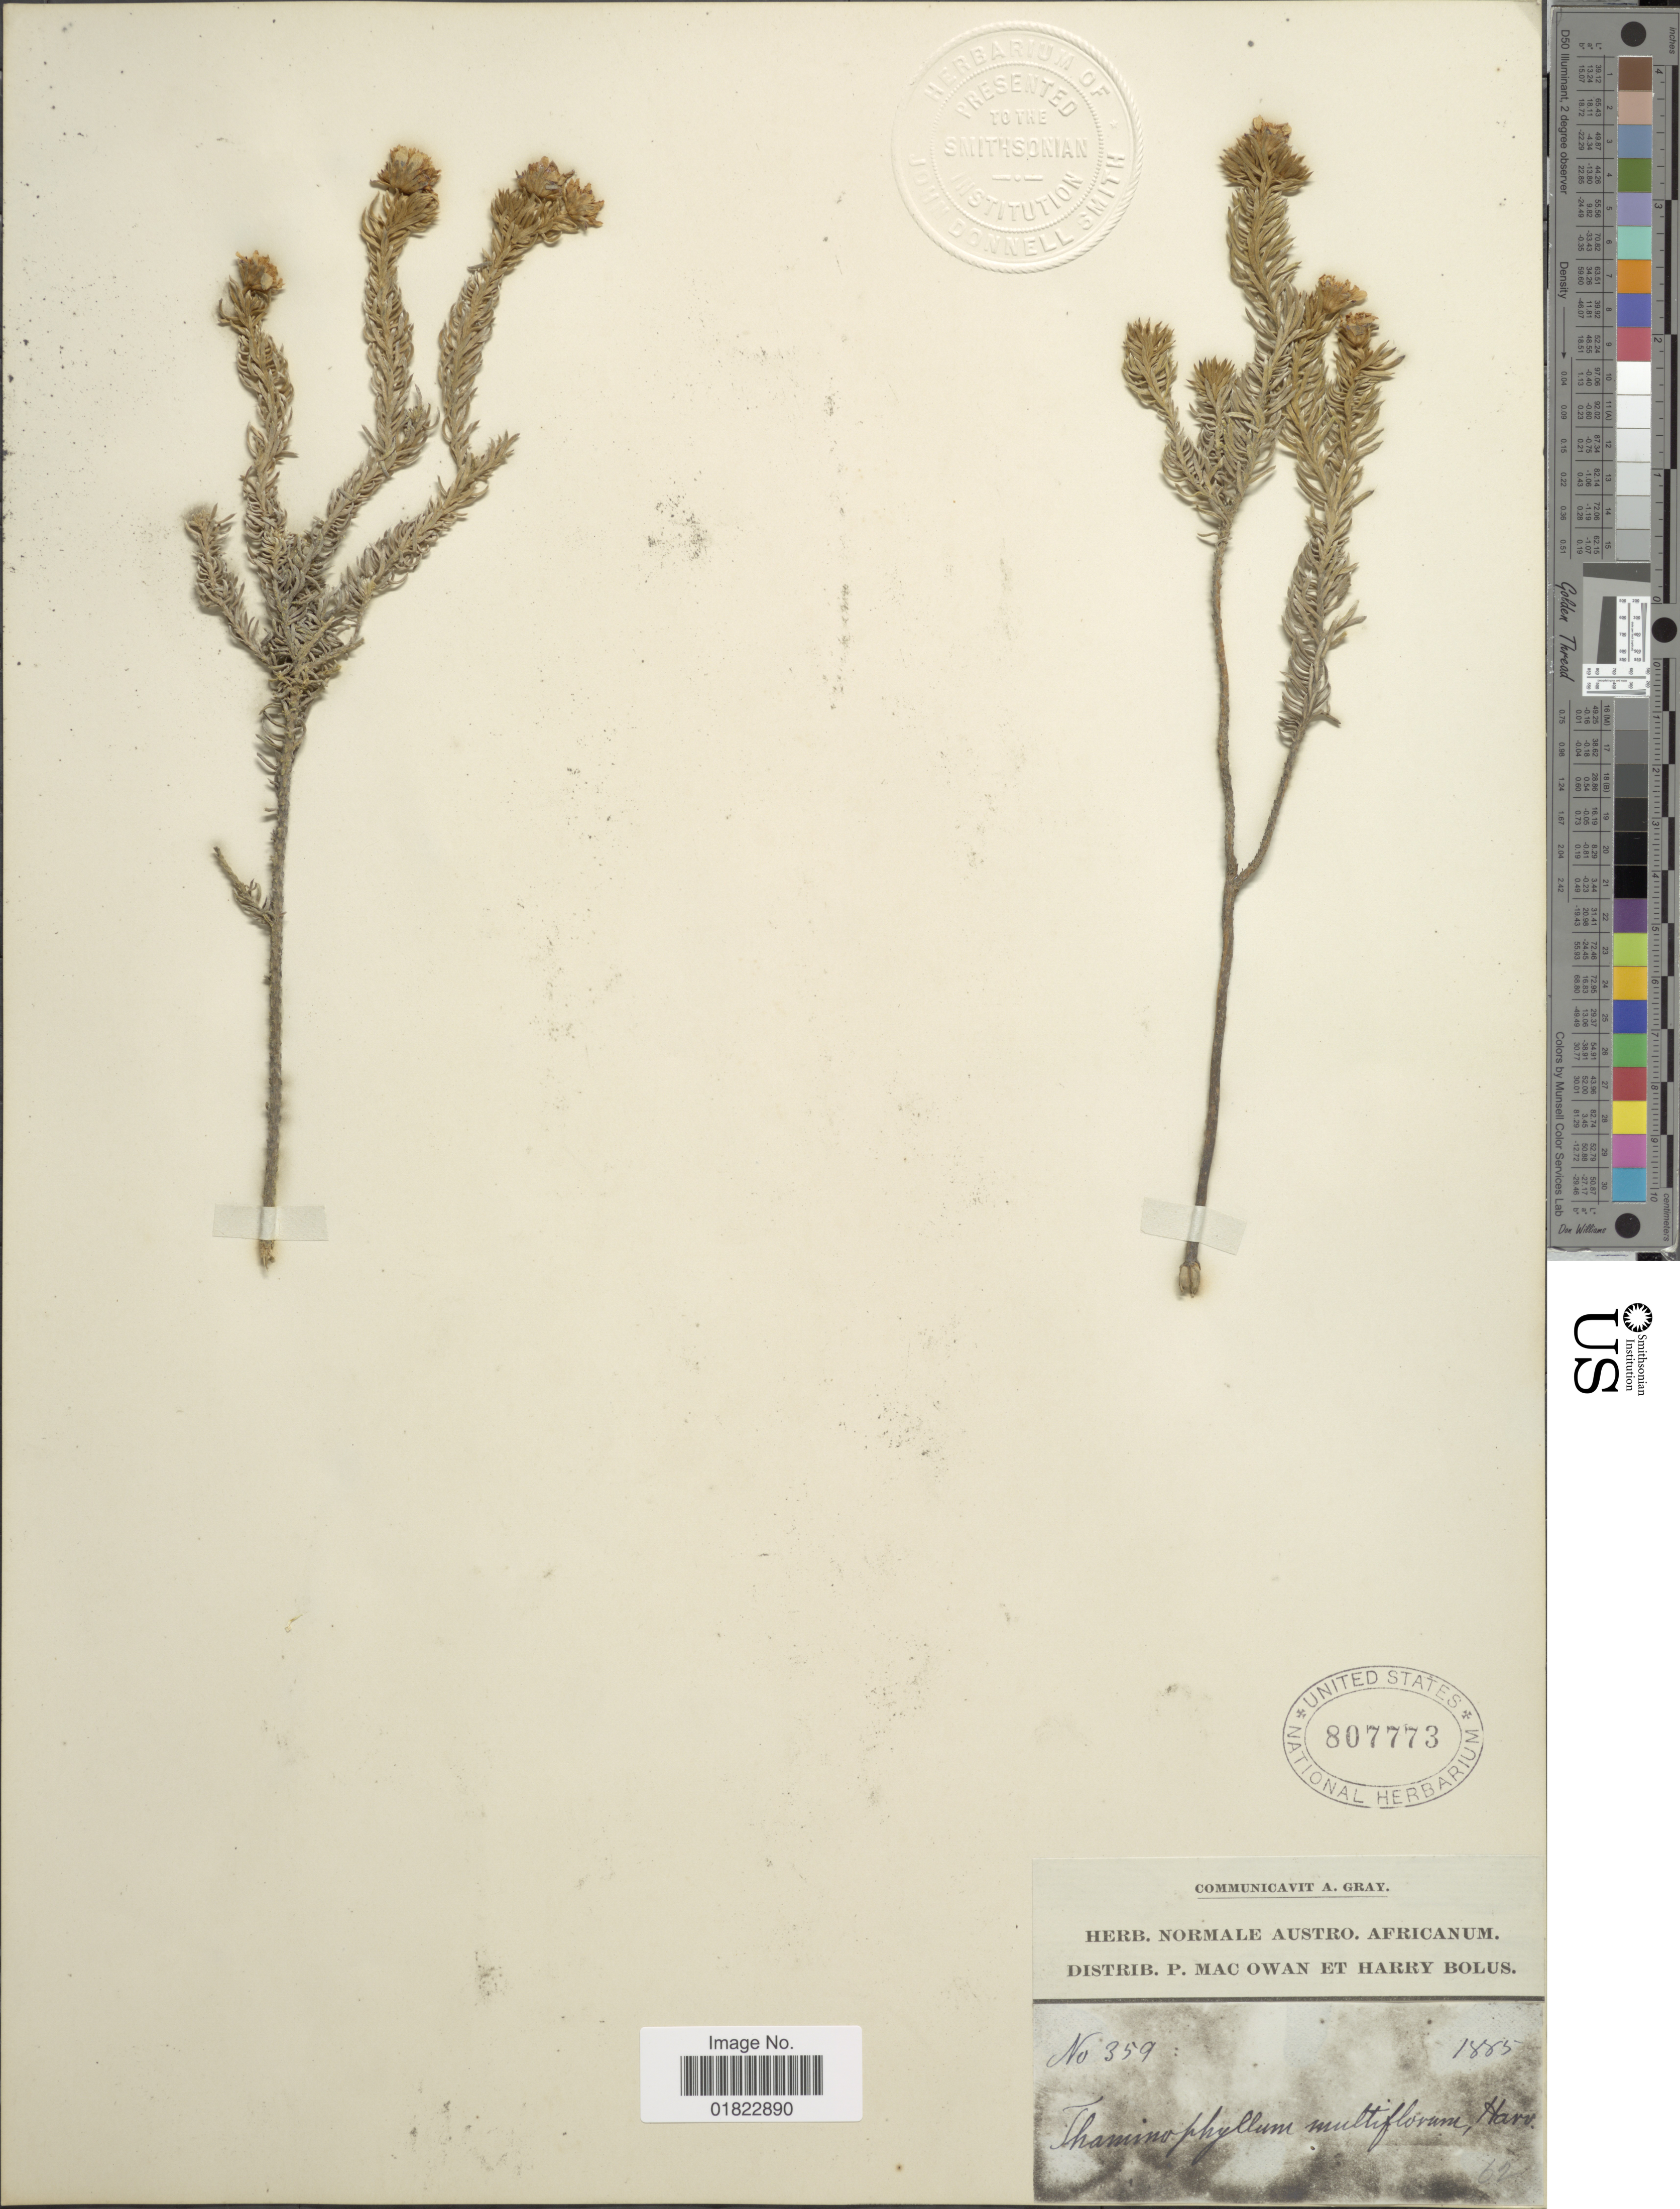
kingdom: Plantae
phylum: Tracheophyta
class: Magnoliopsida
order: Asterales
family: Asteraceae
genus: Thaminophyllum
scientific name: Thaminophyllum multiflorum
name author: Harv.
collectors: ex herb. Normale Austr. Afr.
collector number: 359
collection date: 1885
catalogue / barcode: US 807773